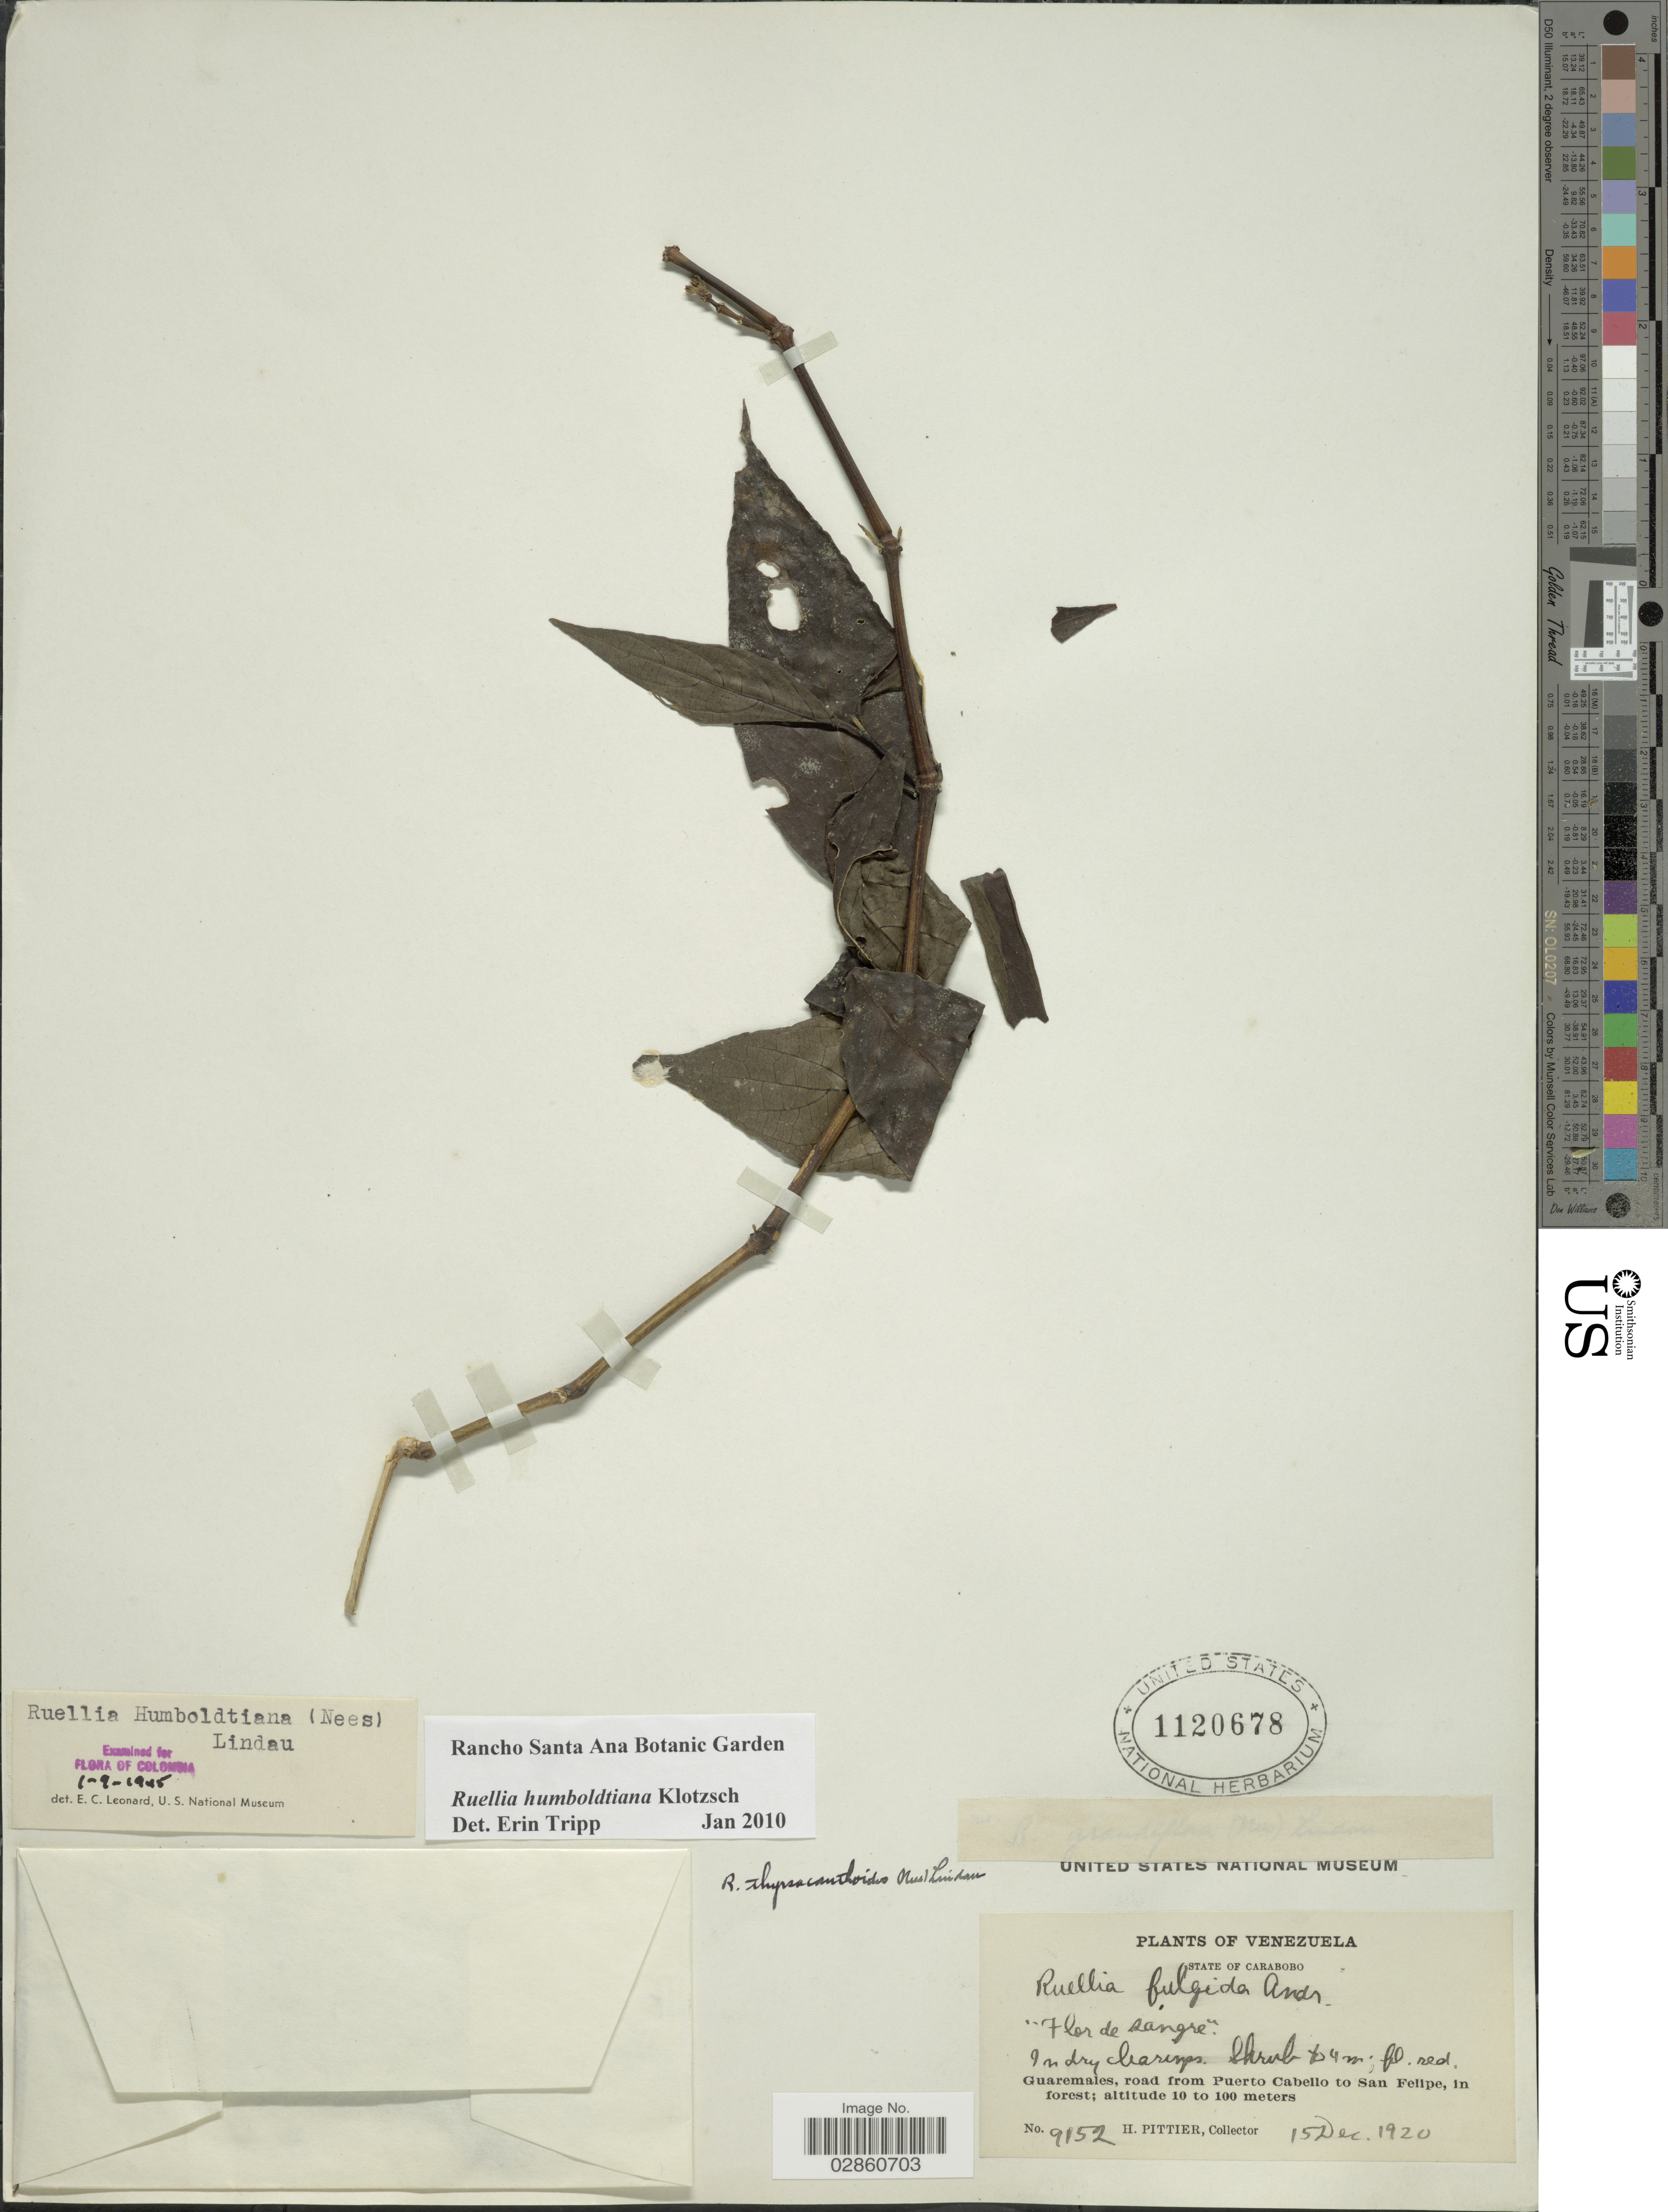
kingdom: Plantae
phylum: Tracheophyta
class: Magnoliopsida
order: Lamiales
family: Acanthaceae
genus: Ruellia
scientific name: Ruellia humboldtiana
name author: (Nees) Lindau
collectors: H. F. Pittier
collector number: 9152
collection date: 1920-12-15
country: Venezuela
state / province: Carabobo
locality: State of Carabobo. Guaremales, road from Puerto Cabello to San Felipe, in forest.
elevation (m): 10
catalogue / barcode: US 1120678